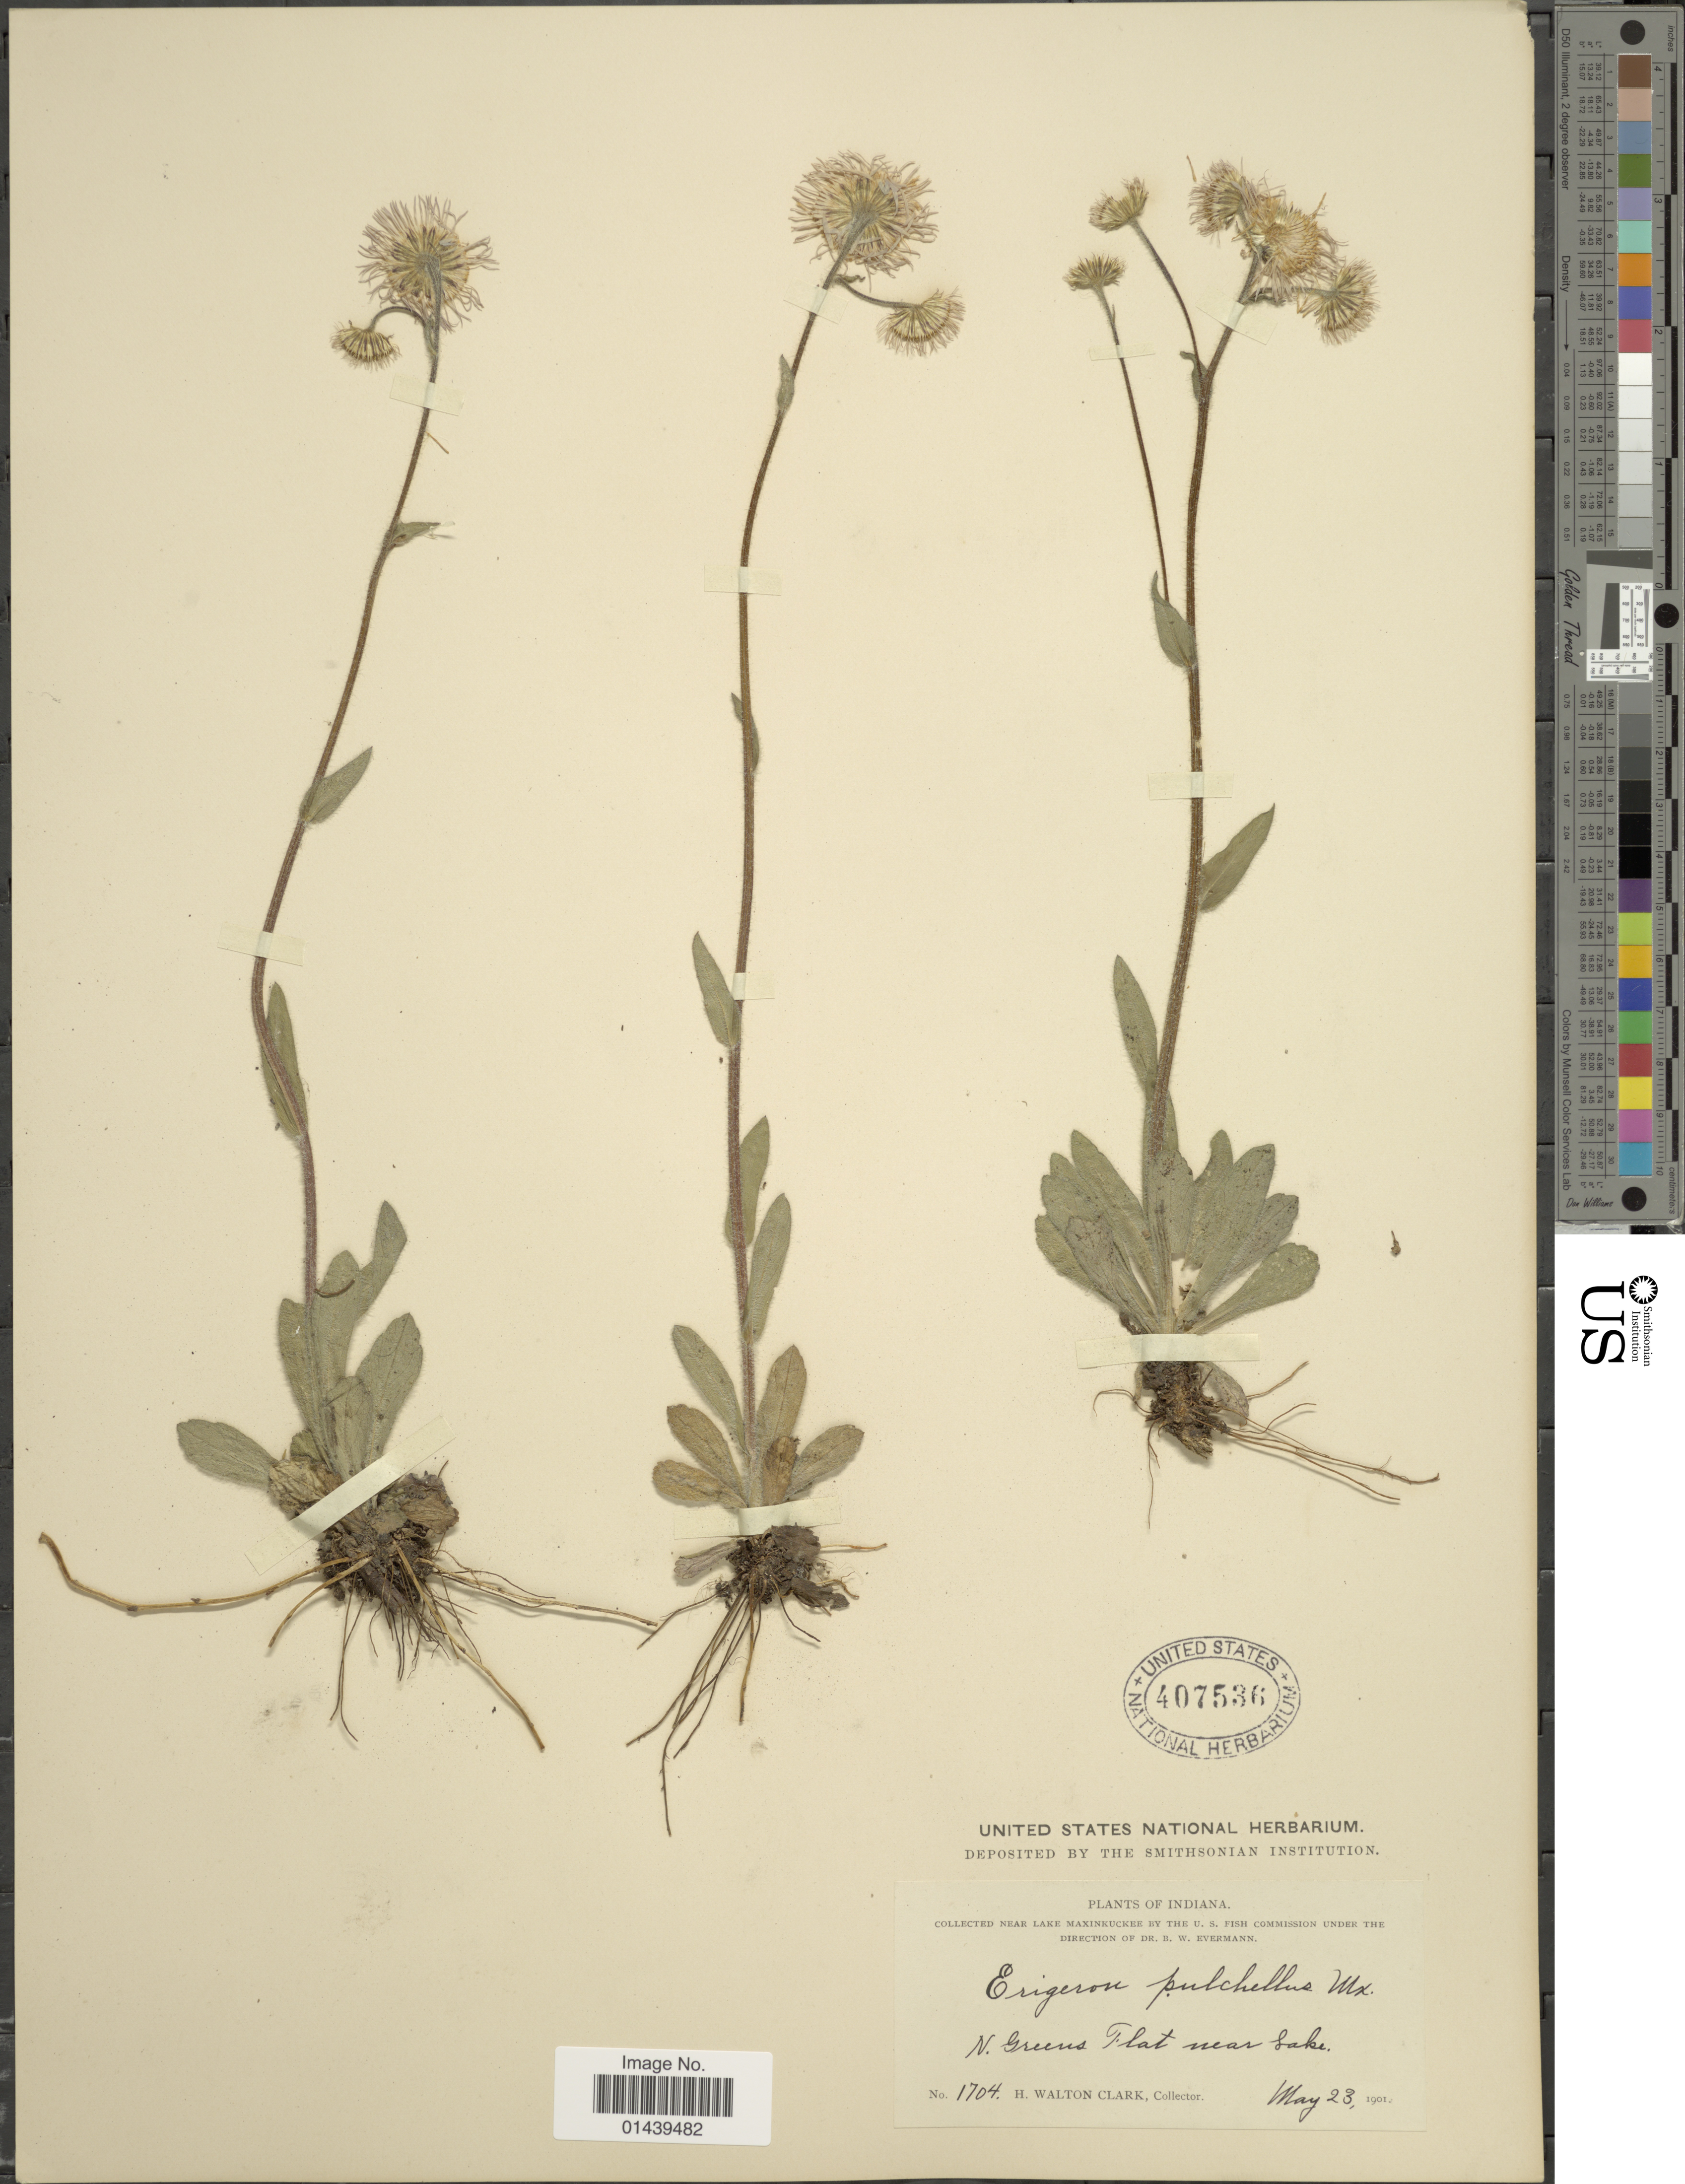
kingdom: Plantae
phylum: Tracheophyta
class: Magnoliopsida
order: Asterales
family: Asteraceae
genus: Erigeron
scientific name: Erigeron pulchellus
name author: Michx.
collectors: H. W. Clark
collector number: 1704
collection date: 1901-05-23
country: United States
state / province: Indiana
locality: Near Lake Maxinkuckee. N. Greens Flat near Lake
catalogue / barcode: US 407536